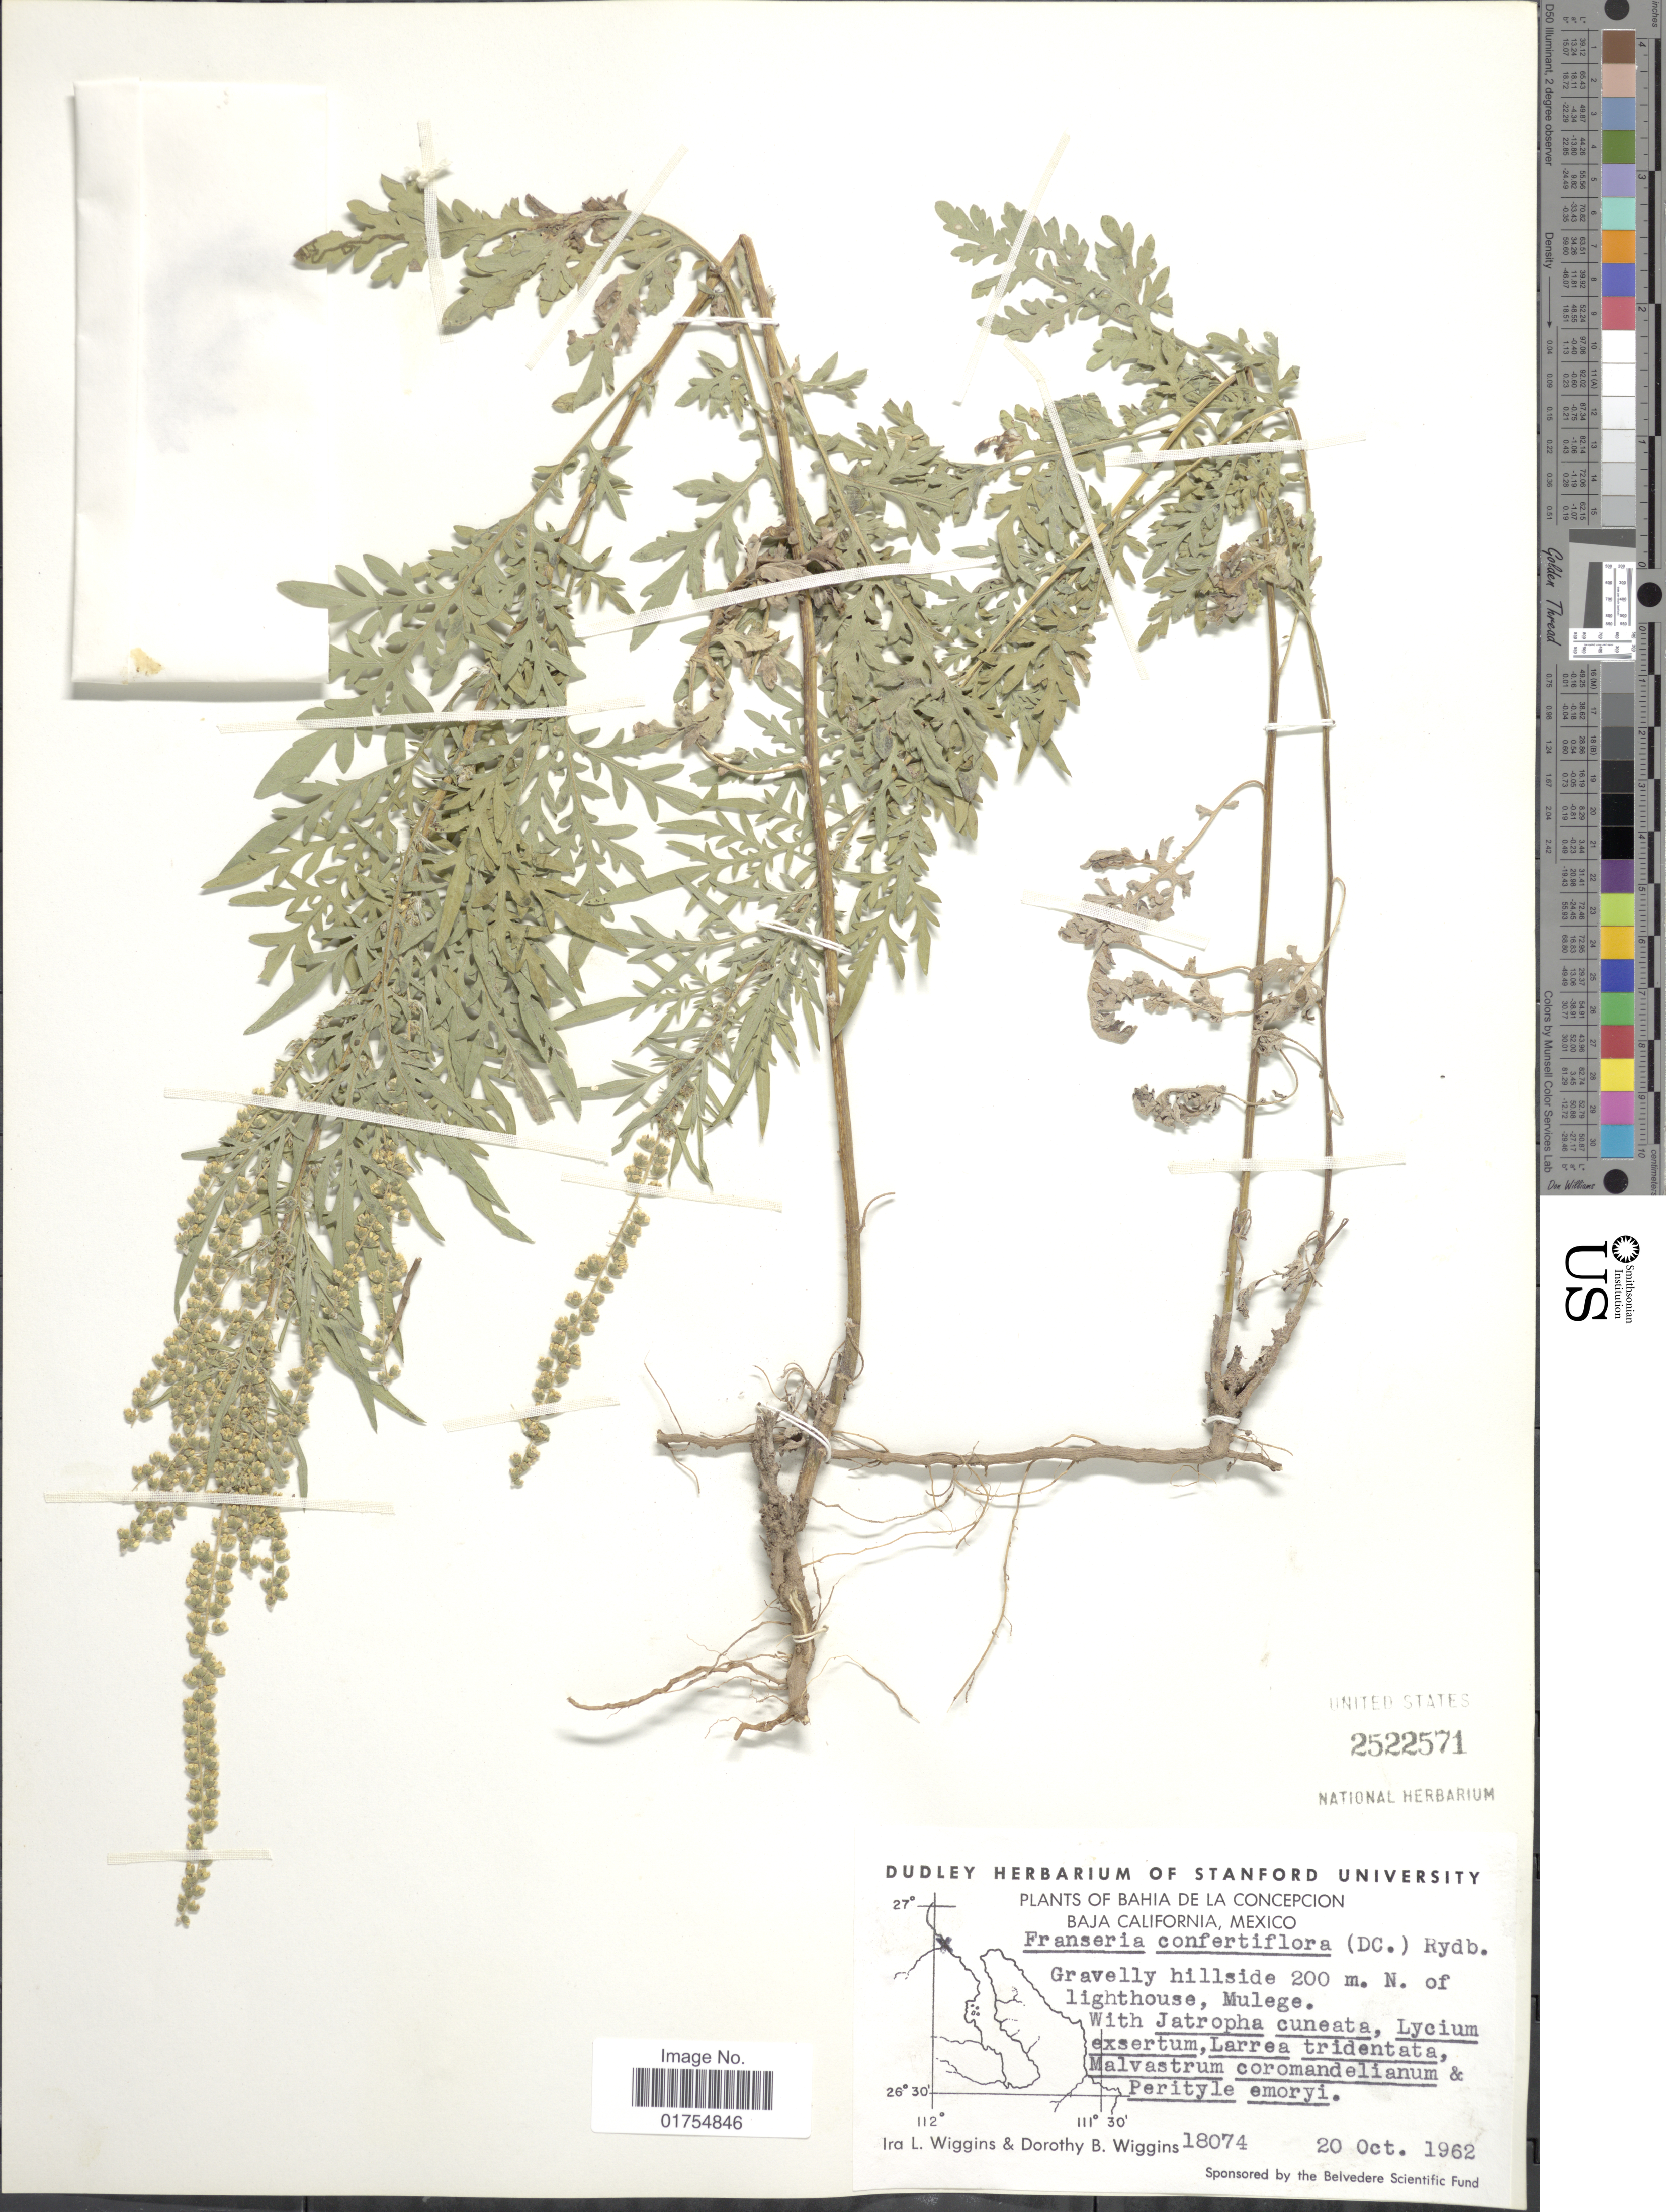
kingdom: Plantae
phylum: Tracheophyta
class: Magnoliopsida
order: Asterales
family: Asteraceae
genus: Franseria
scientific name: Franseria confertiflora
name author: (DC.) Rydb.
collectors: I. L. Wiggins & D. B. Wiggins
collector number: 18074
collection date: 1962-10-20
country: Mexico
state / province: Baja California Sur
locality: Bahia de La Concepcion. Hillside 200 m. N of lighthouse, Mulege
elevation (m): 200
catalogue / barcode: US 2522571